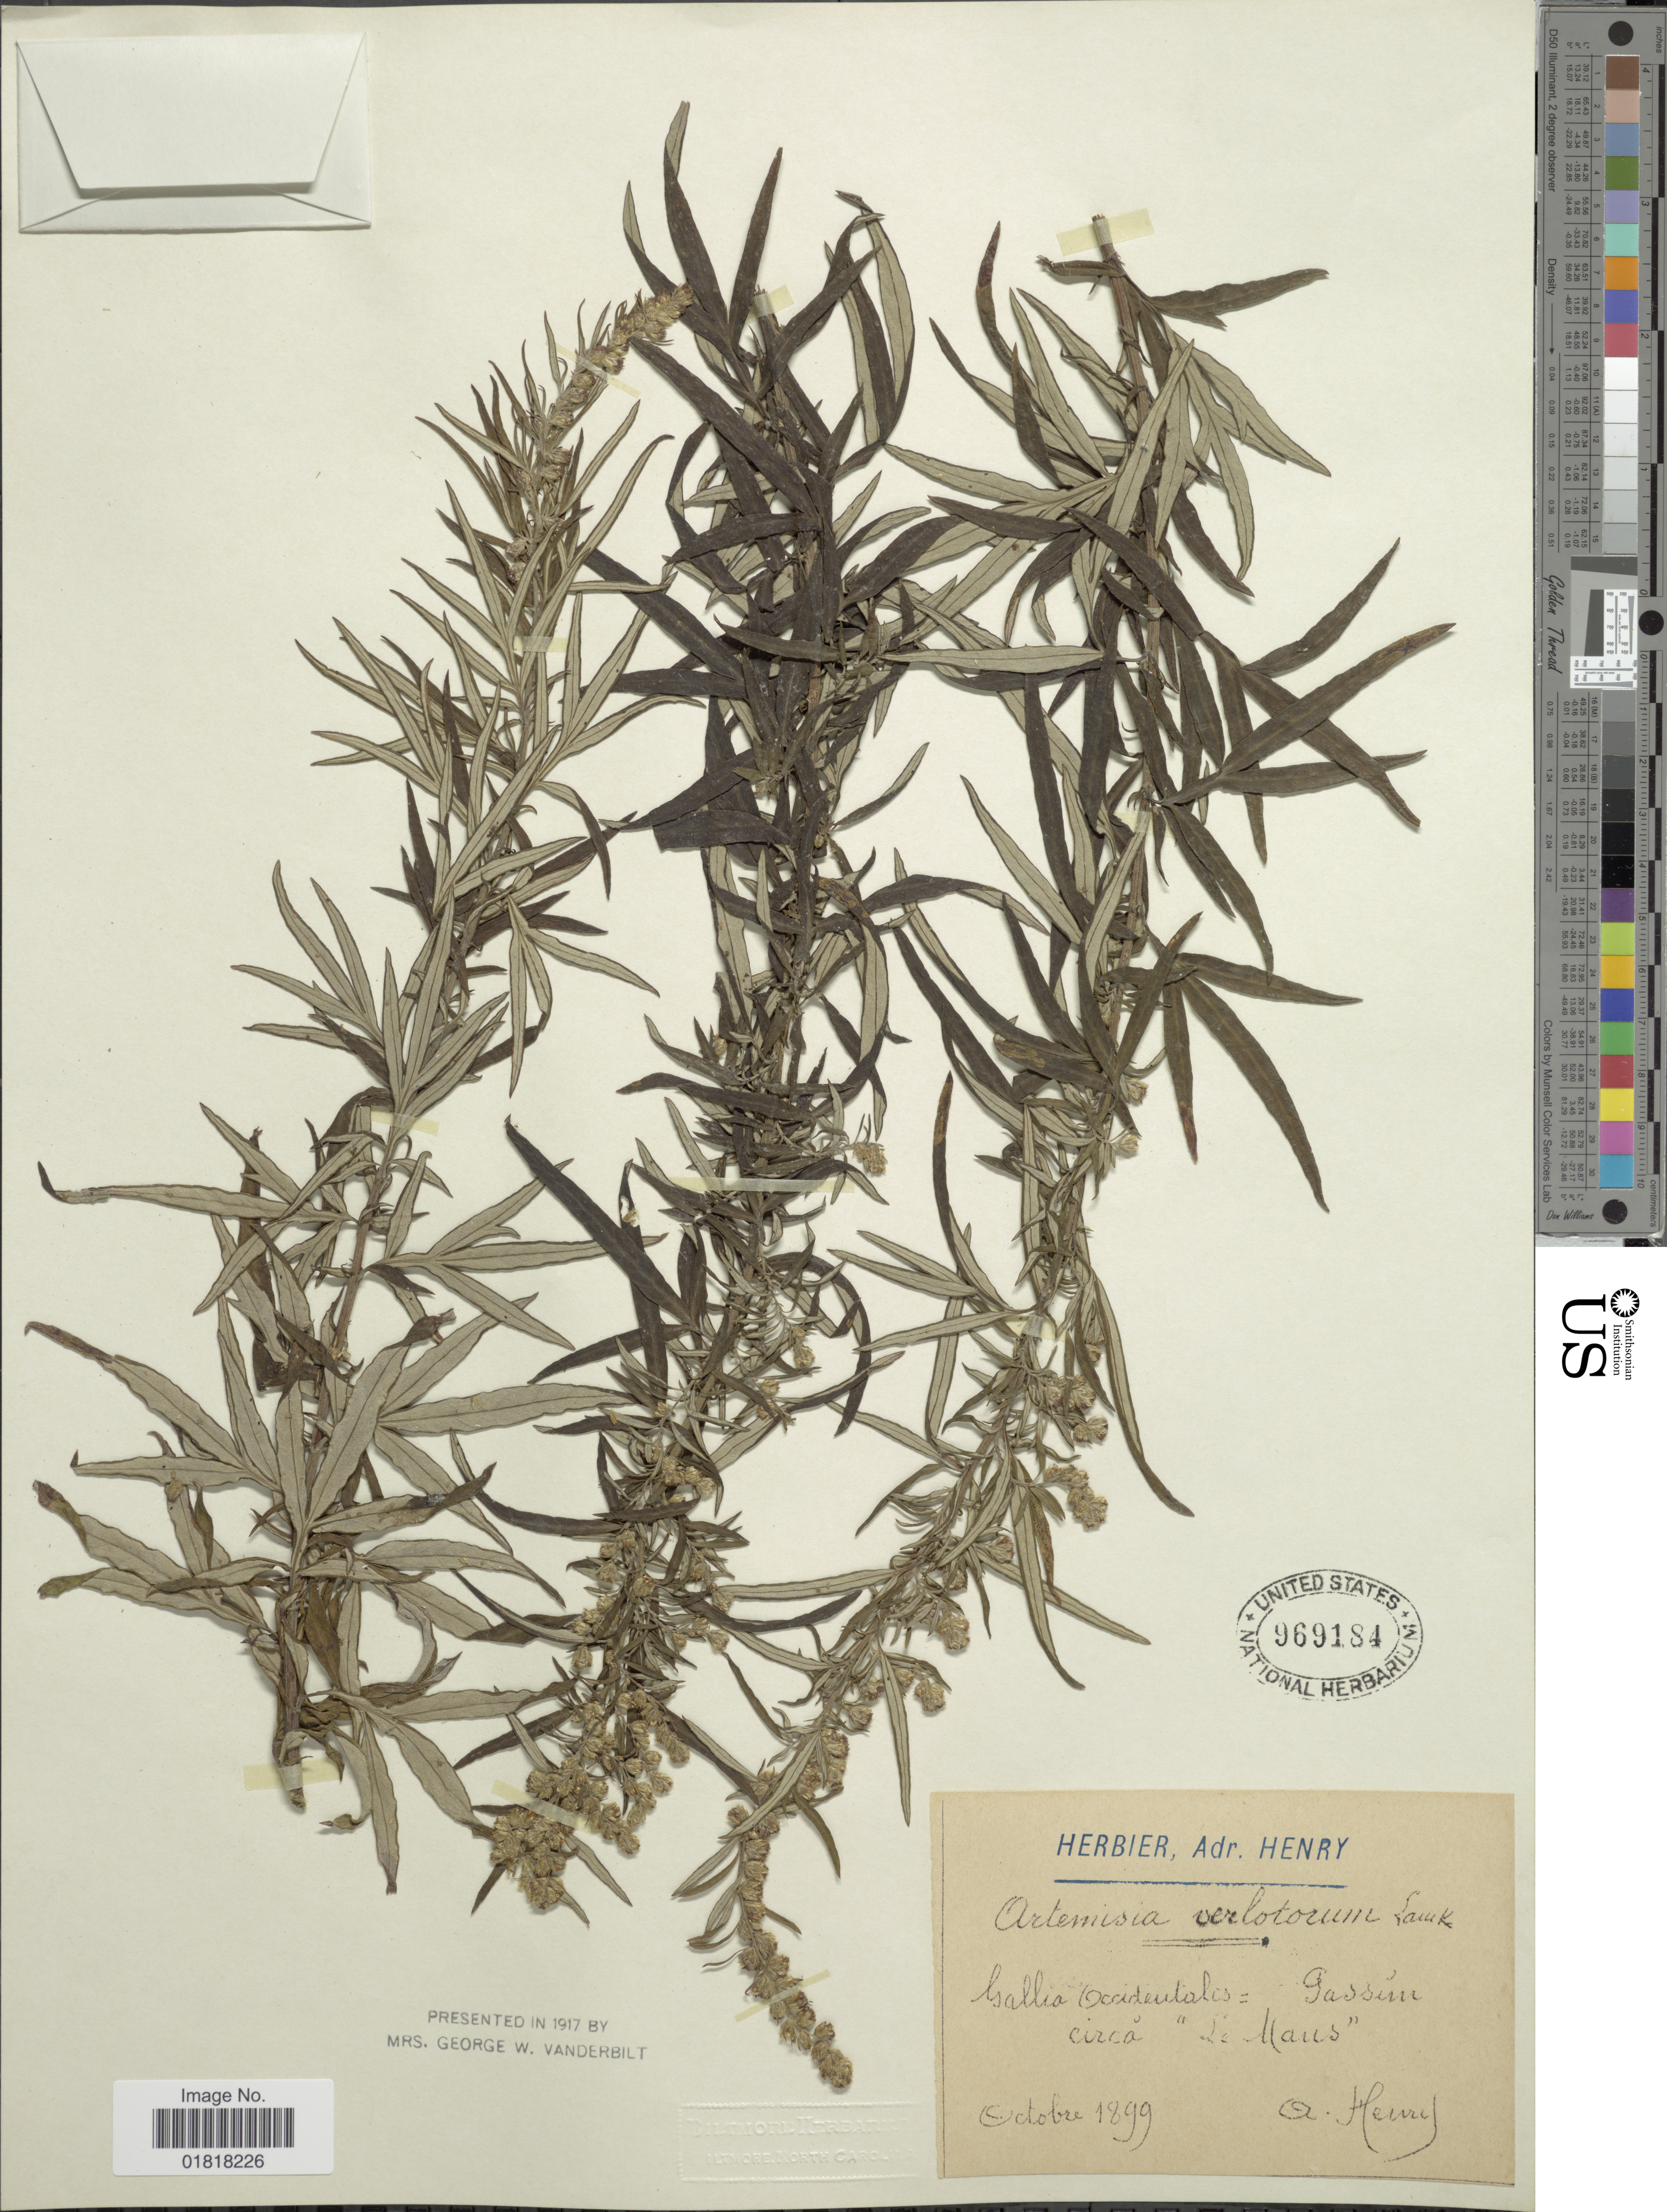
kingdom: Plantae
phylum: Tracheophyta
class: Magnoliopsida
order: Asterales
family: Asteraceae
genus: Artemisia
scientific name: Artemisia verlotorum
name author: Lamotte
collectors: A. Henry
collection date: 1899-10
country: France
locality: Gallia Occidentalis, Gassim circa "Le Mans"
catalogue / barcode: US 969184